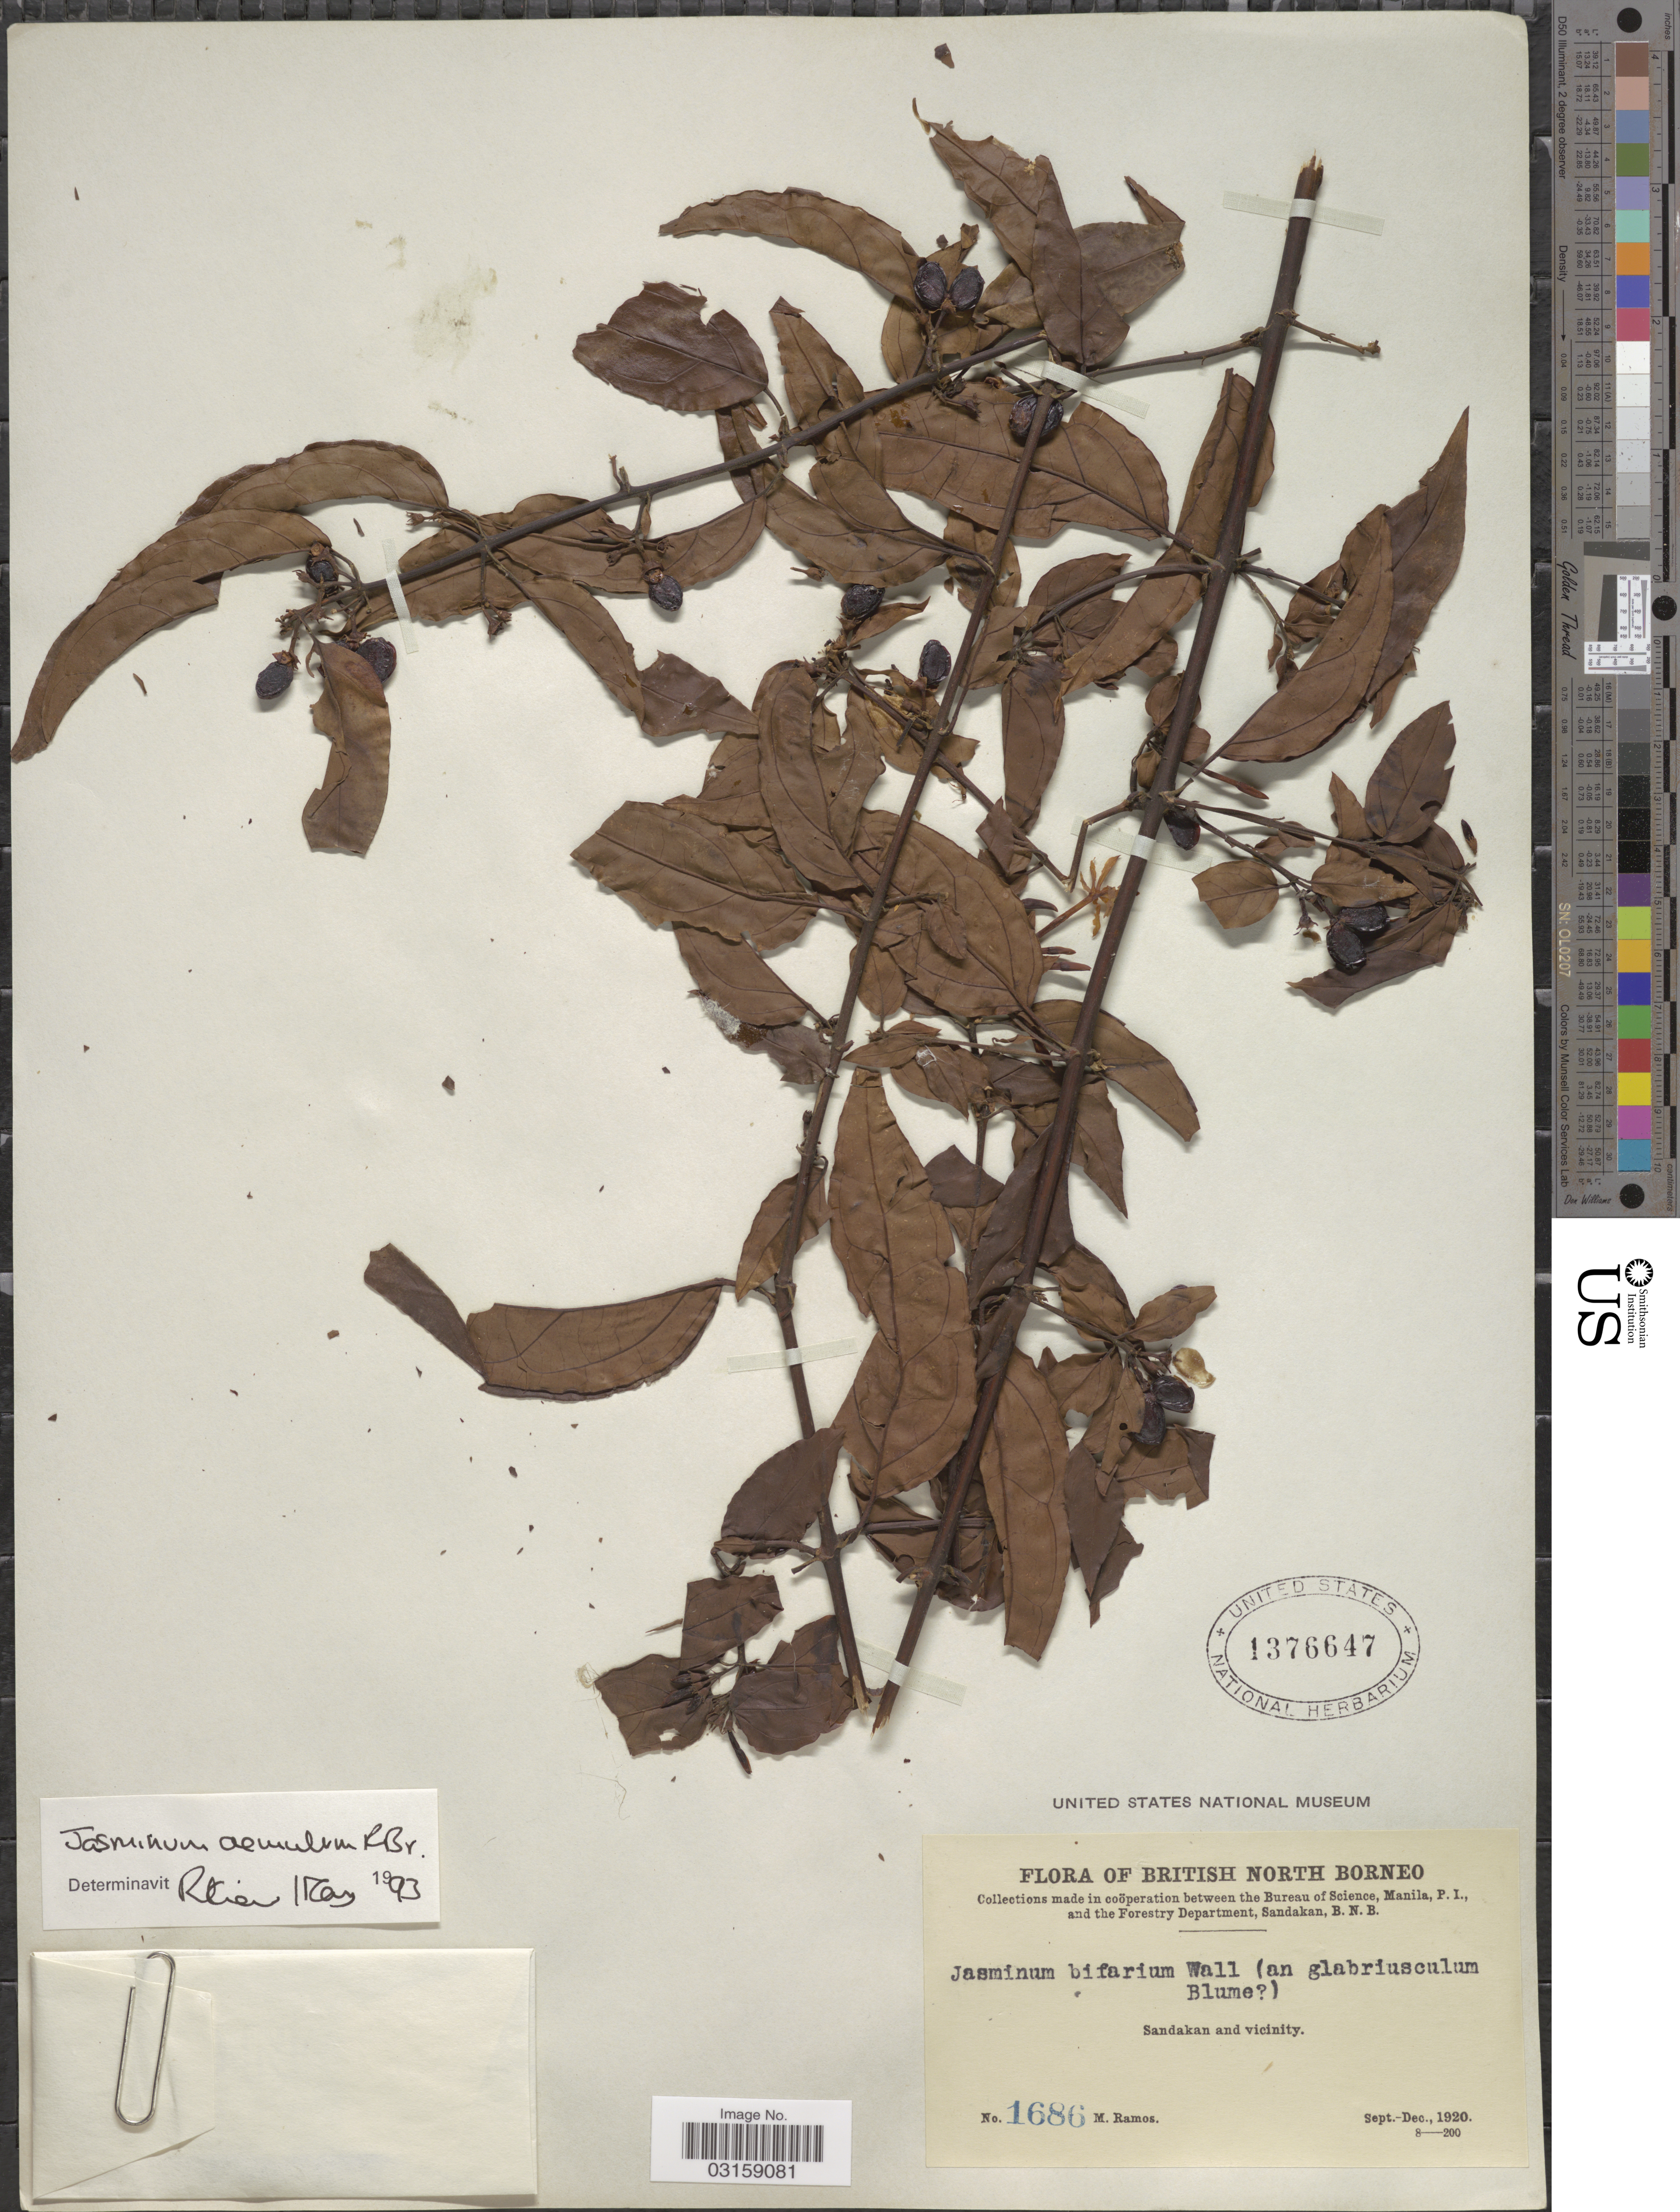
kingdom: Plantae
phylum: Tracheophyta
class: Magnoliopsida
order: Lamiales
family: Oleaceae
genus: Jasminum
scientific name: Jasminum elongatum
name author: (P.J. Bergius) Willd.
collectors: M. Ramos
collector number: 1686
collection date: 1920-09/1920-12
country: Malaysia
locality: British North Borneo. Sandakan and vicinity.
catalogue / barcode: US 1376647